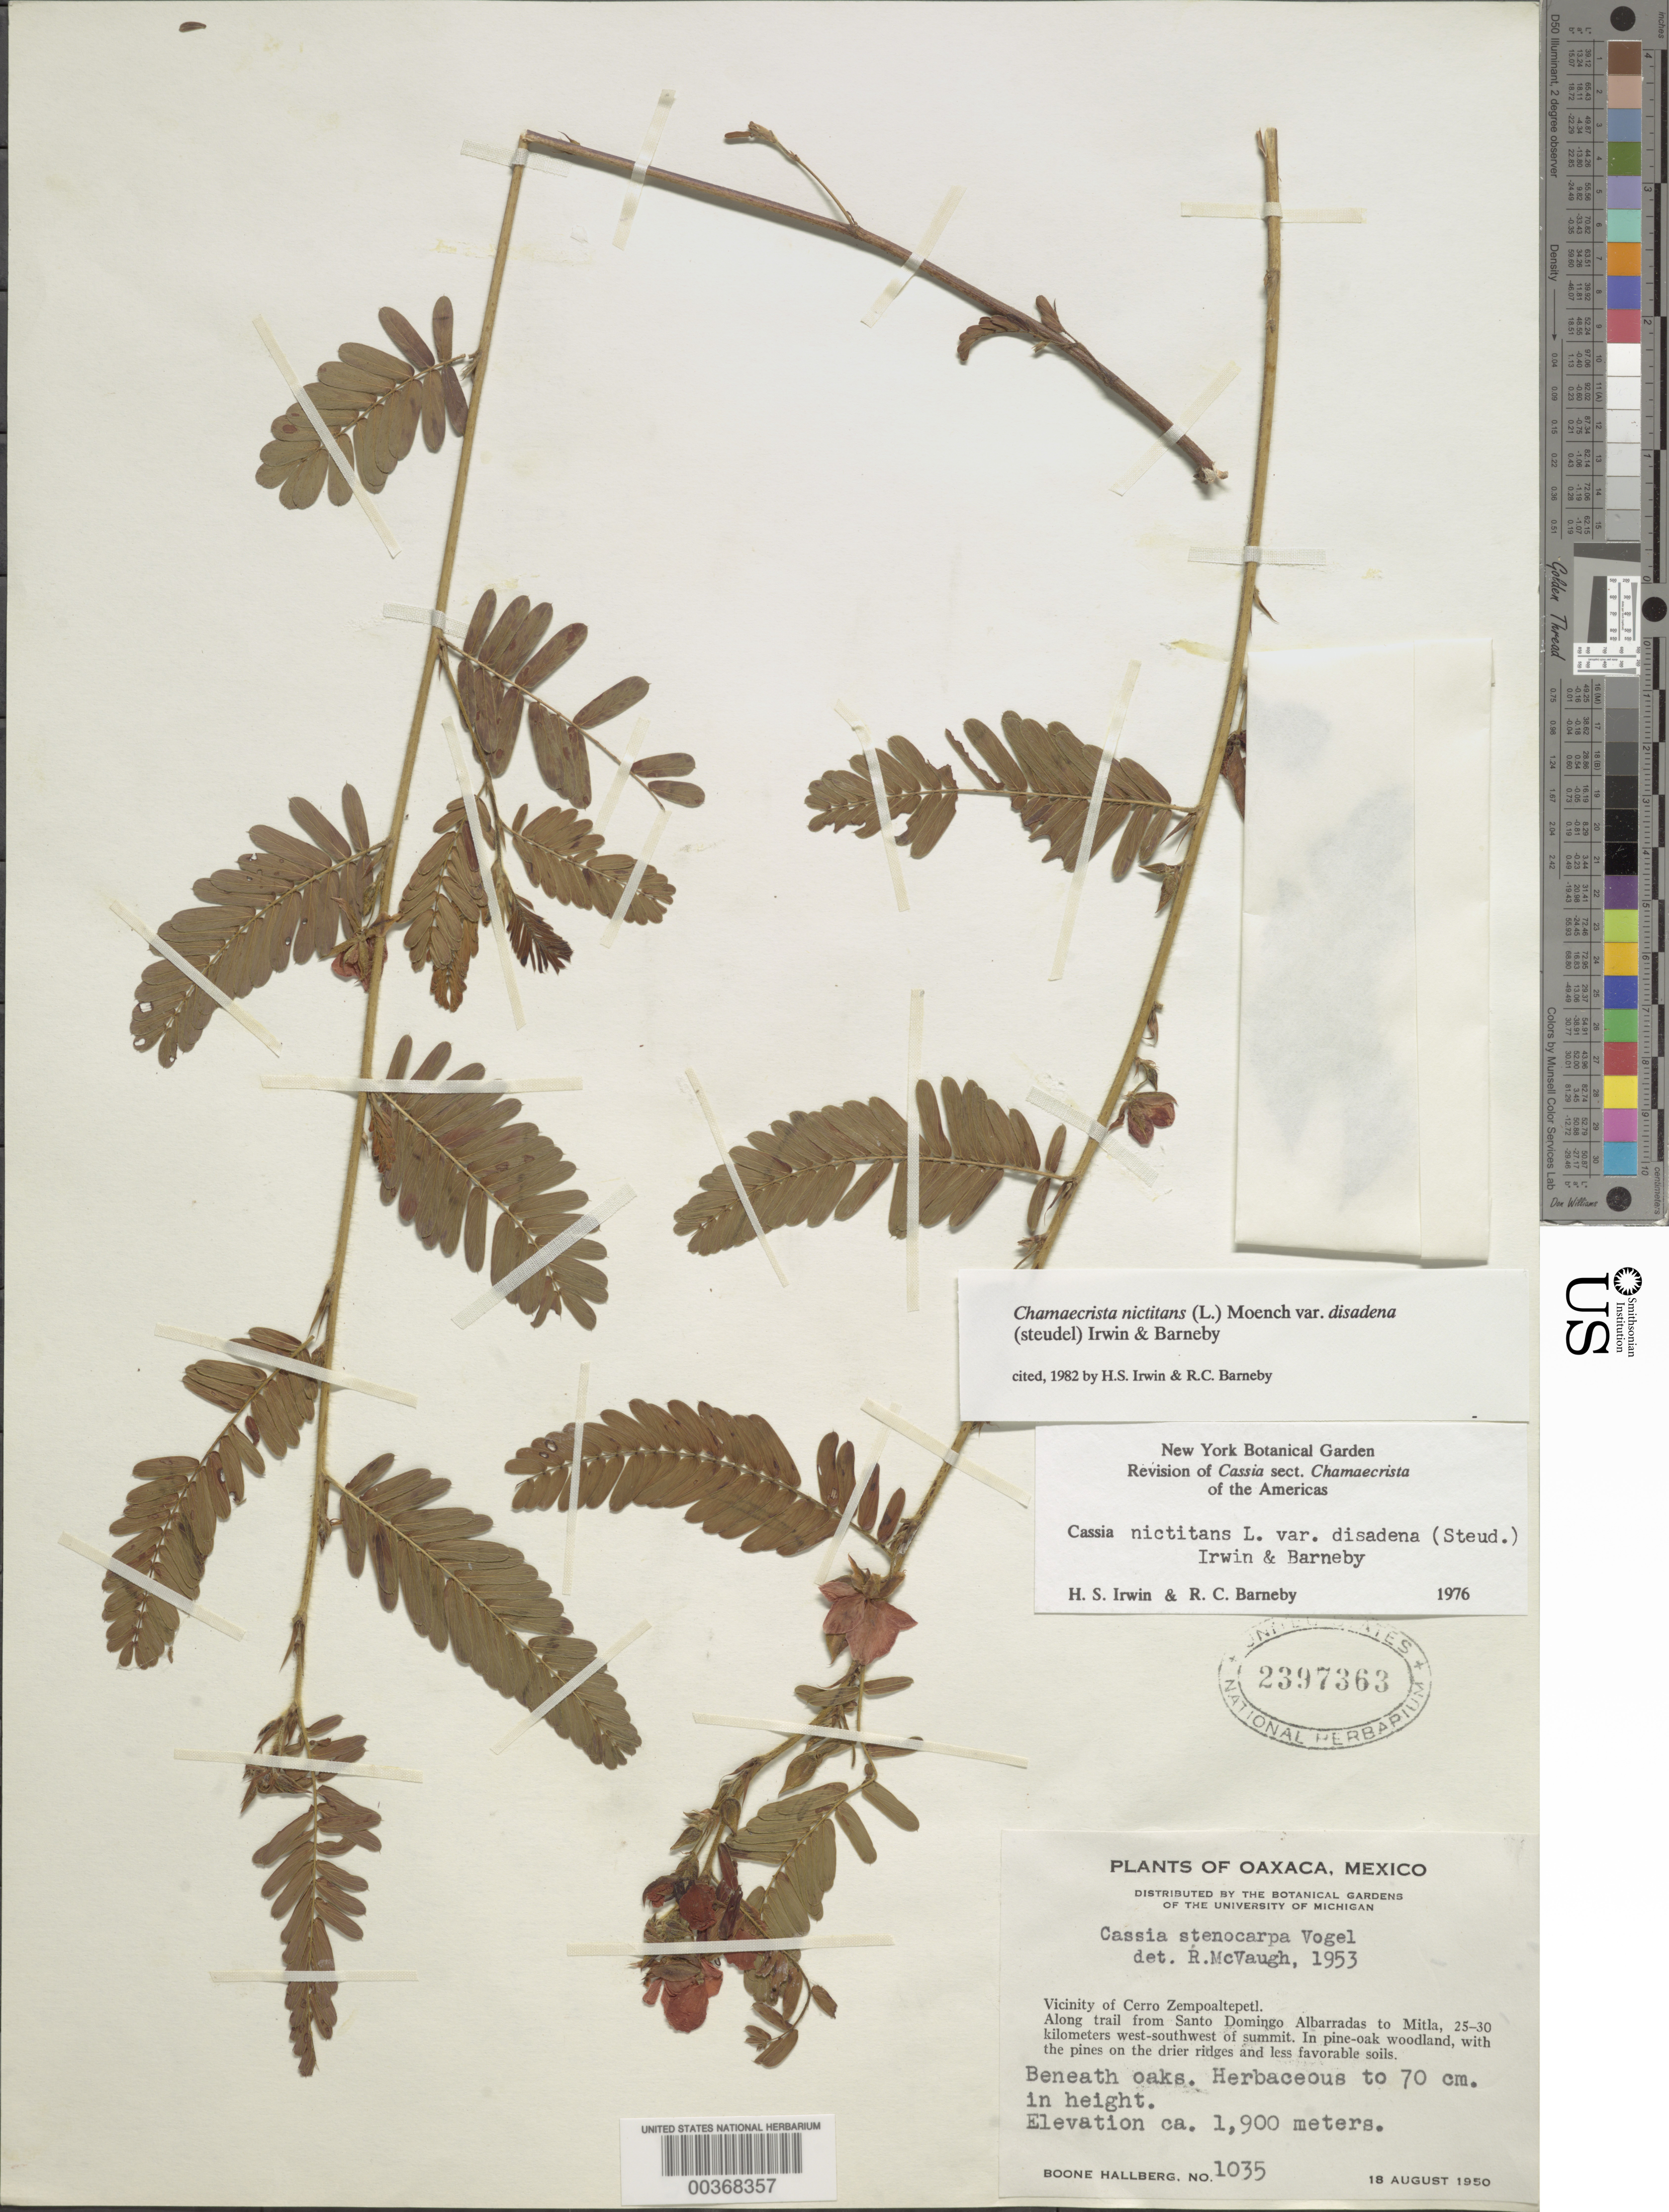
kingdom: Plantae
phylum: Tracheophyta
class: Magnoliopsida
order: Fabales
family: Fabaceae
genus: Chamaecrista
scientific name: Chamaecrista nictitans var. disadena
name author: (Steud.) H.S. Irwin & Barneby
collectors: B. Hallberg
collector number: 1035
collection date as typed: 18 Aug 1950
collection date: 1950-08-18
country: Mexico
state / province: Oaxaca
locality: Vicinity of Cerro Zempoaltepetl; along trail from Santo Domingo albarradas to Mitla, 25-30 km WSW of summit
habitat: In woodland beneath oaks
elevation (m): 1900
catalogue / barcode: US 2397363